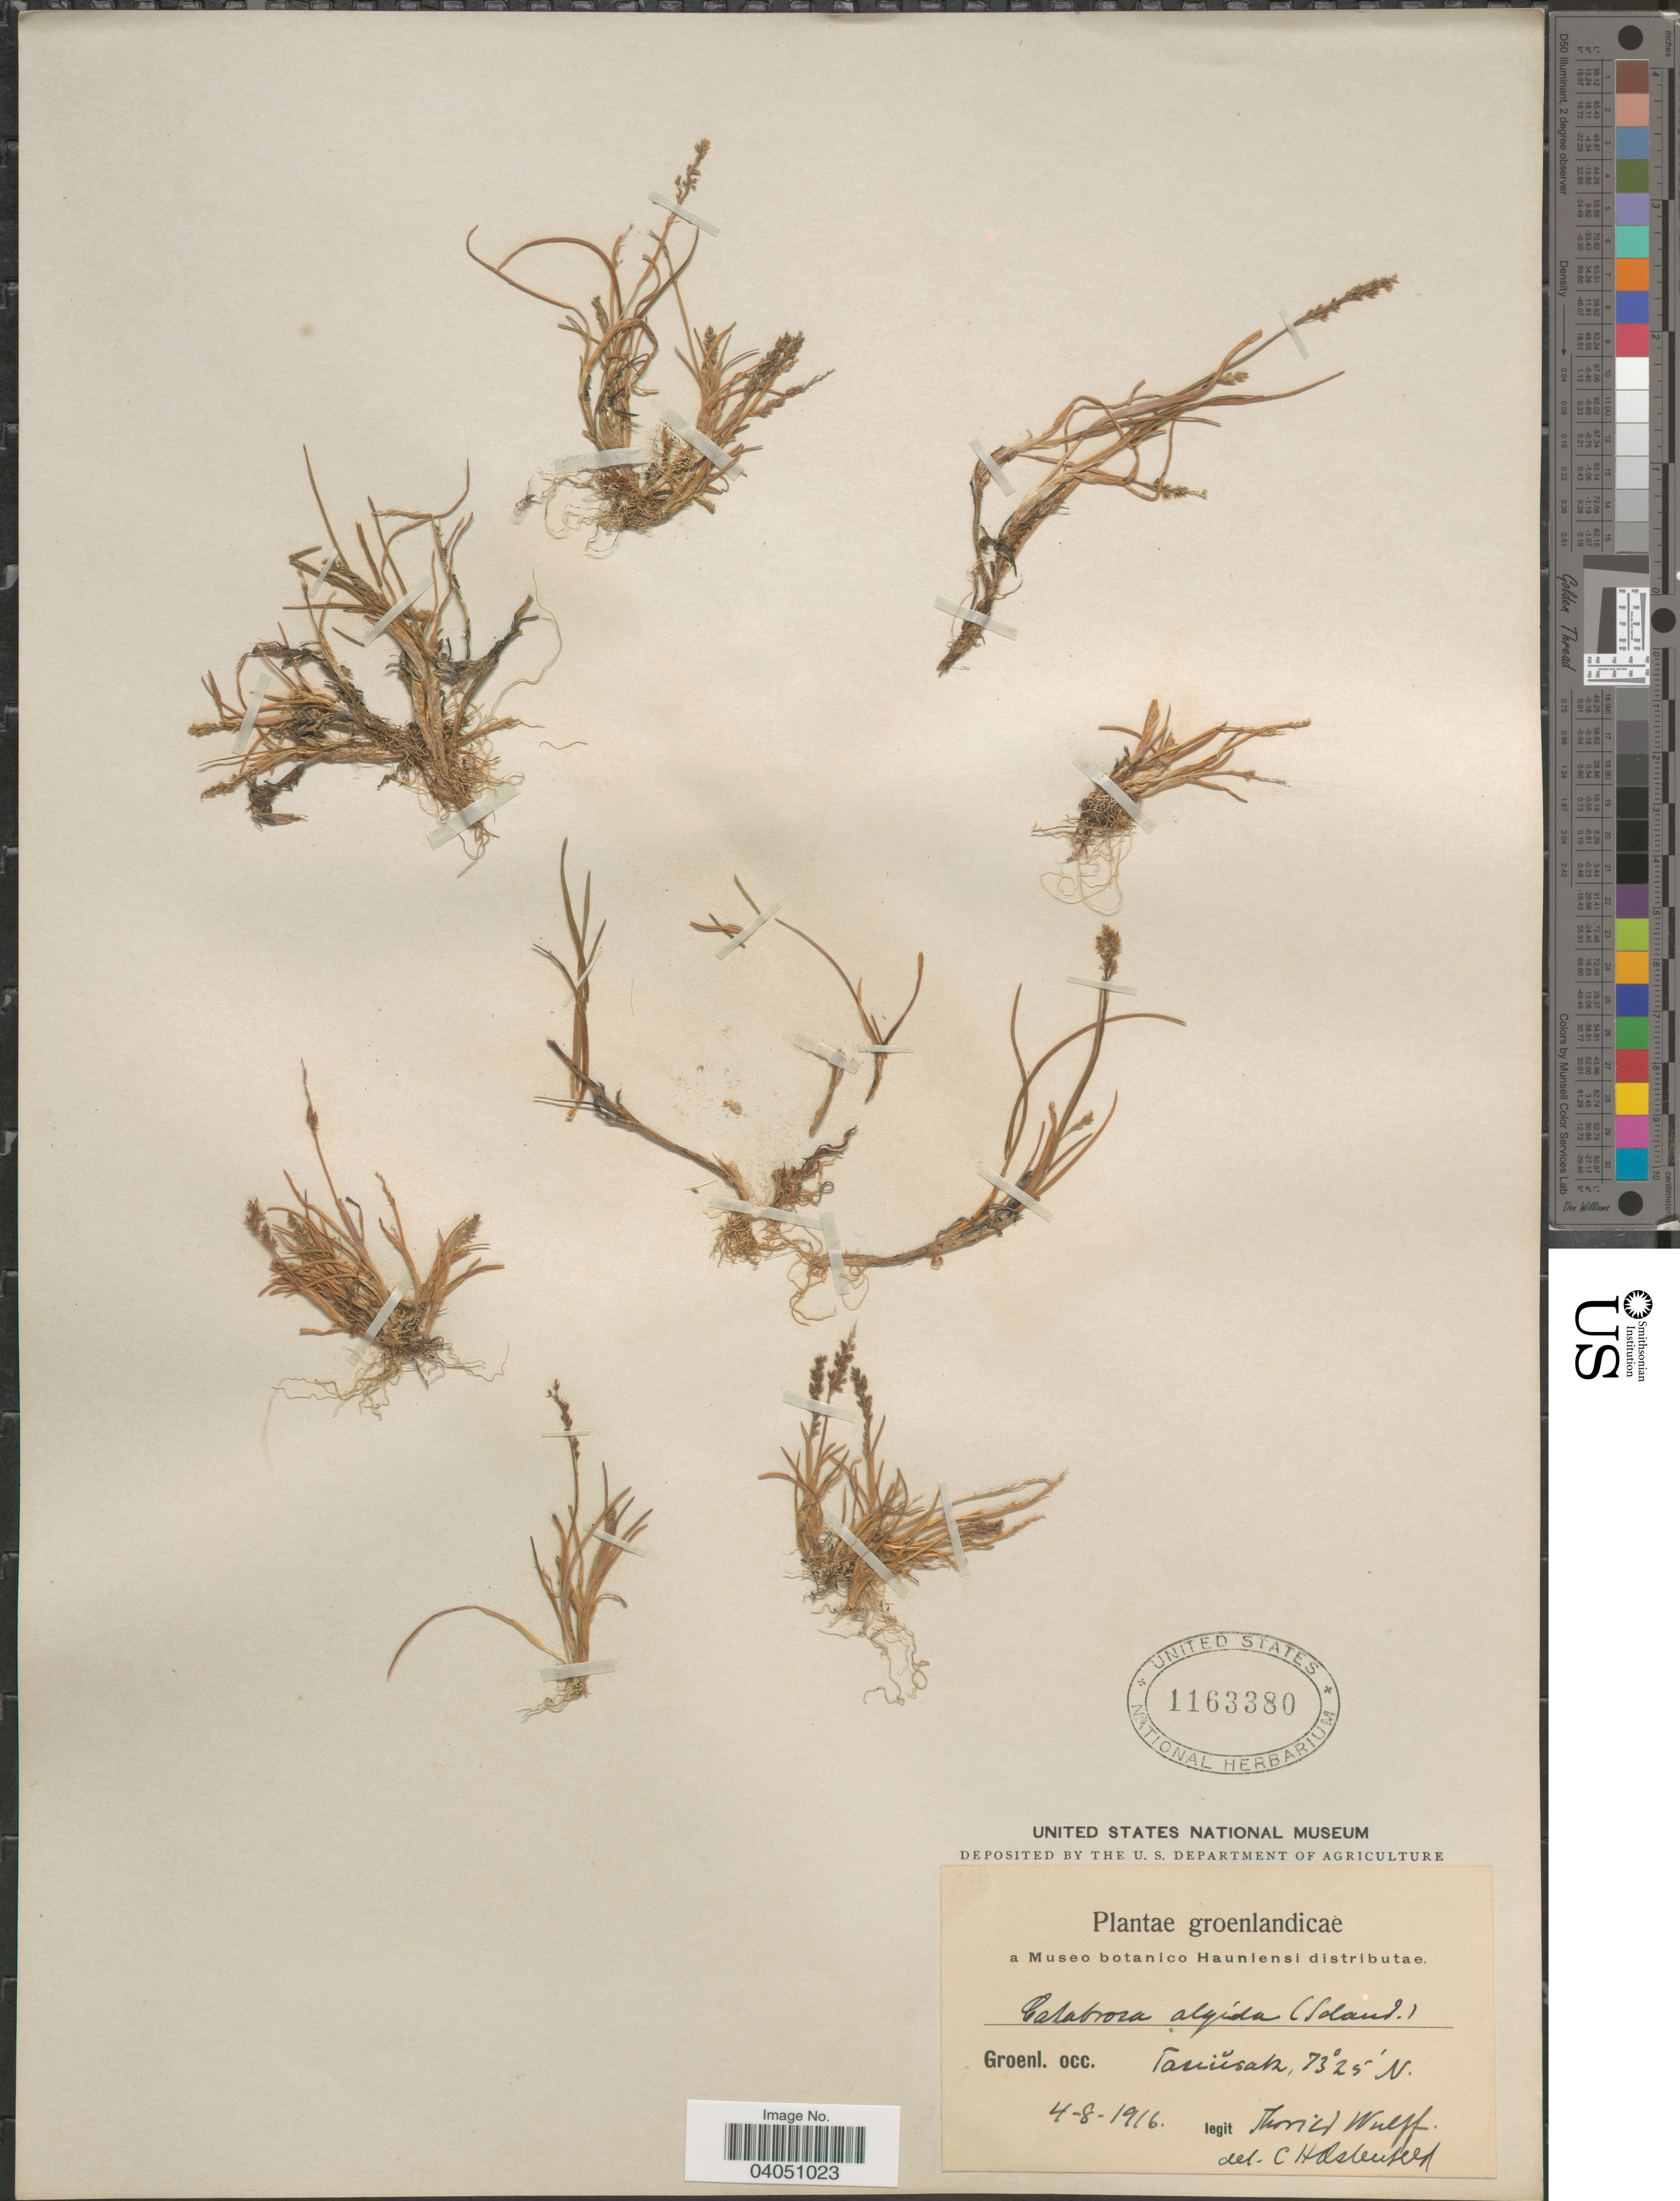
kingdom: Plantae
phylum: Tracheophyta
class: Liliopsida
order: Poales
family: Poaceae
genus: Phippsia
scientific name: Phippsia algida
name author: (Sol.) R. Br.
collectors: T. Wulff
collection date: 1916-08-04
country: Greenland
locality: Groenlandicae. Groenl. occ. Tasiusak.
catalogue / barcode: US 1163380